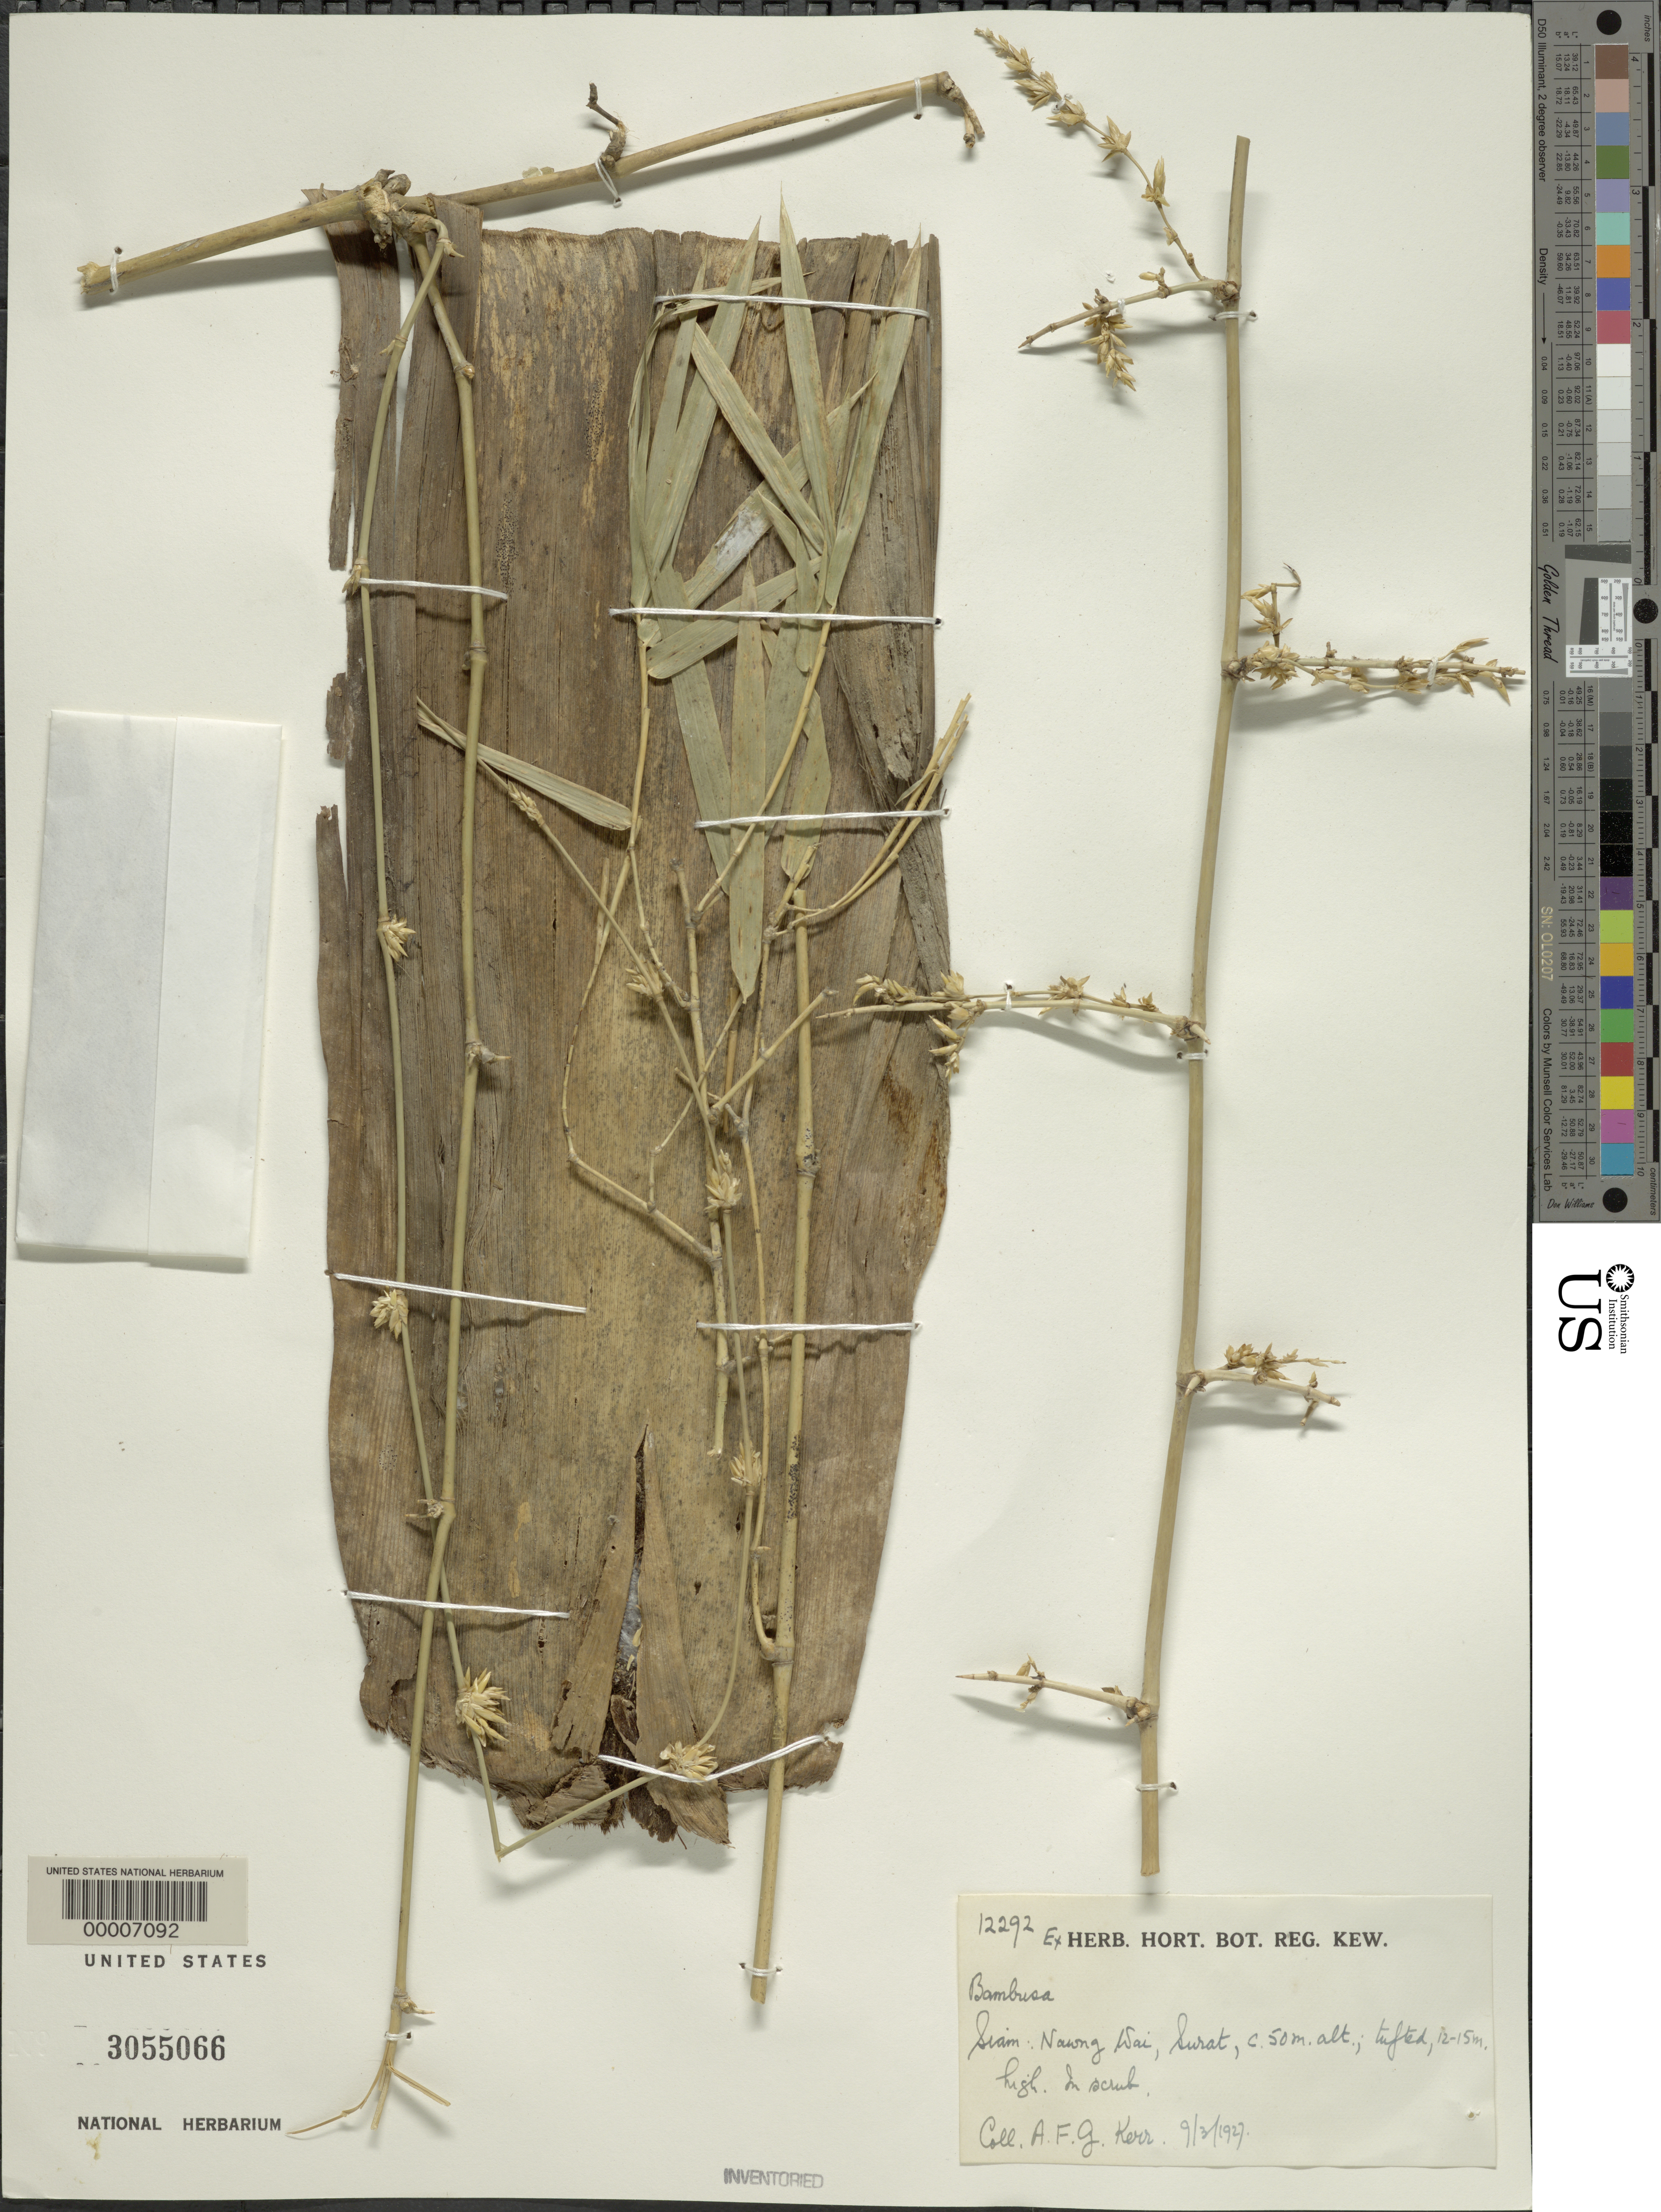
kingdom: Plantae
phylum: Tracheophyta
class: Liliopsida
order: Poales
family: Poaceae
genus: Bambusa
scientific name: Bambusa sp.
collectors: A. F. G. Kerr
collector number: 12292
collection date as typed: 09 Mar 1927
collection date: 1927-03-09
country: Thailand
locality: Siam: nawang wai, surat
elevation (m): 50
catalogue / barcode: US 3055066